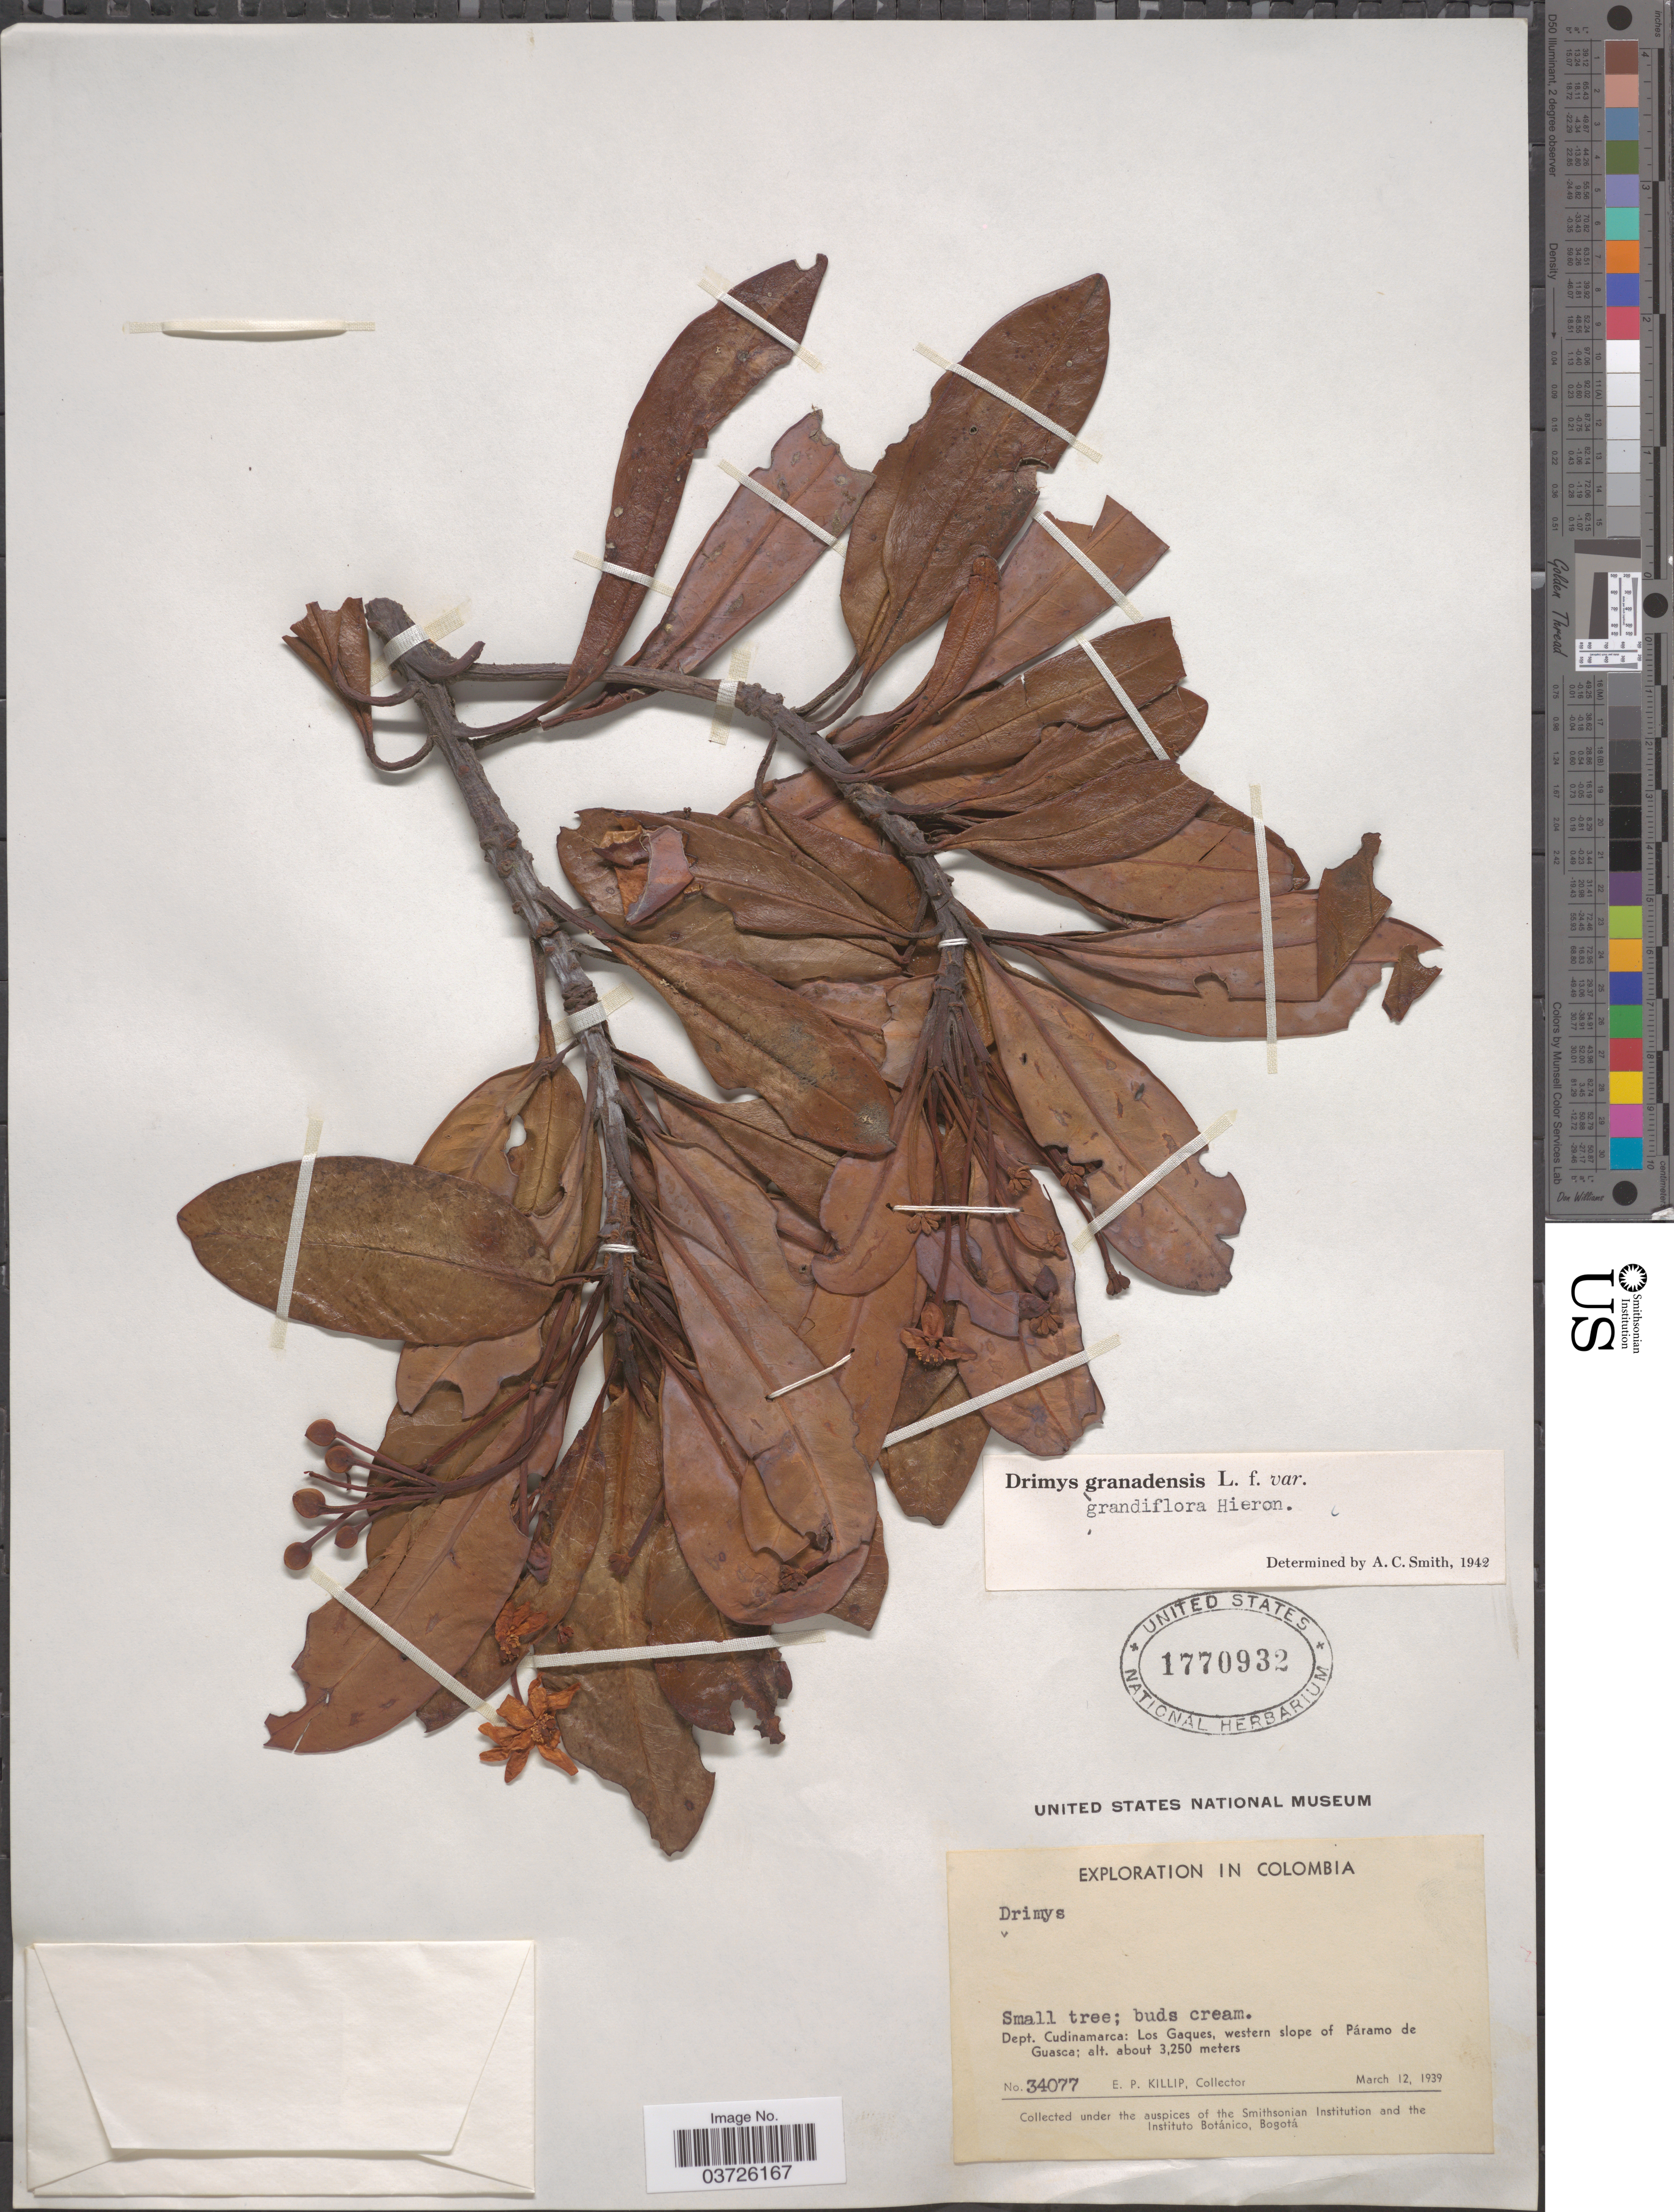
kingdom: Plantae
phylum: Tracheophyta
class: Magnoliopsida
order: Canellales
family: Winteraceae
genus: Drimys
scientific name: Drimys granadensis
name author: L. f.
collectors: E. P. Killip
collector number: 34077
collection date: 1939-03-12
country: Colombia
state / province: Cundinamarca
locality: Dept. Cundinamarca: Los Gaques, western slope of Páramo de Guasca.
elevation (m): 3250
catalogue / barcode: US 1770932